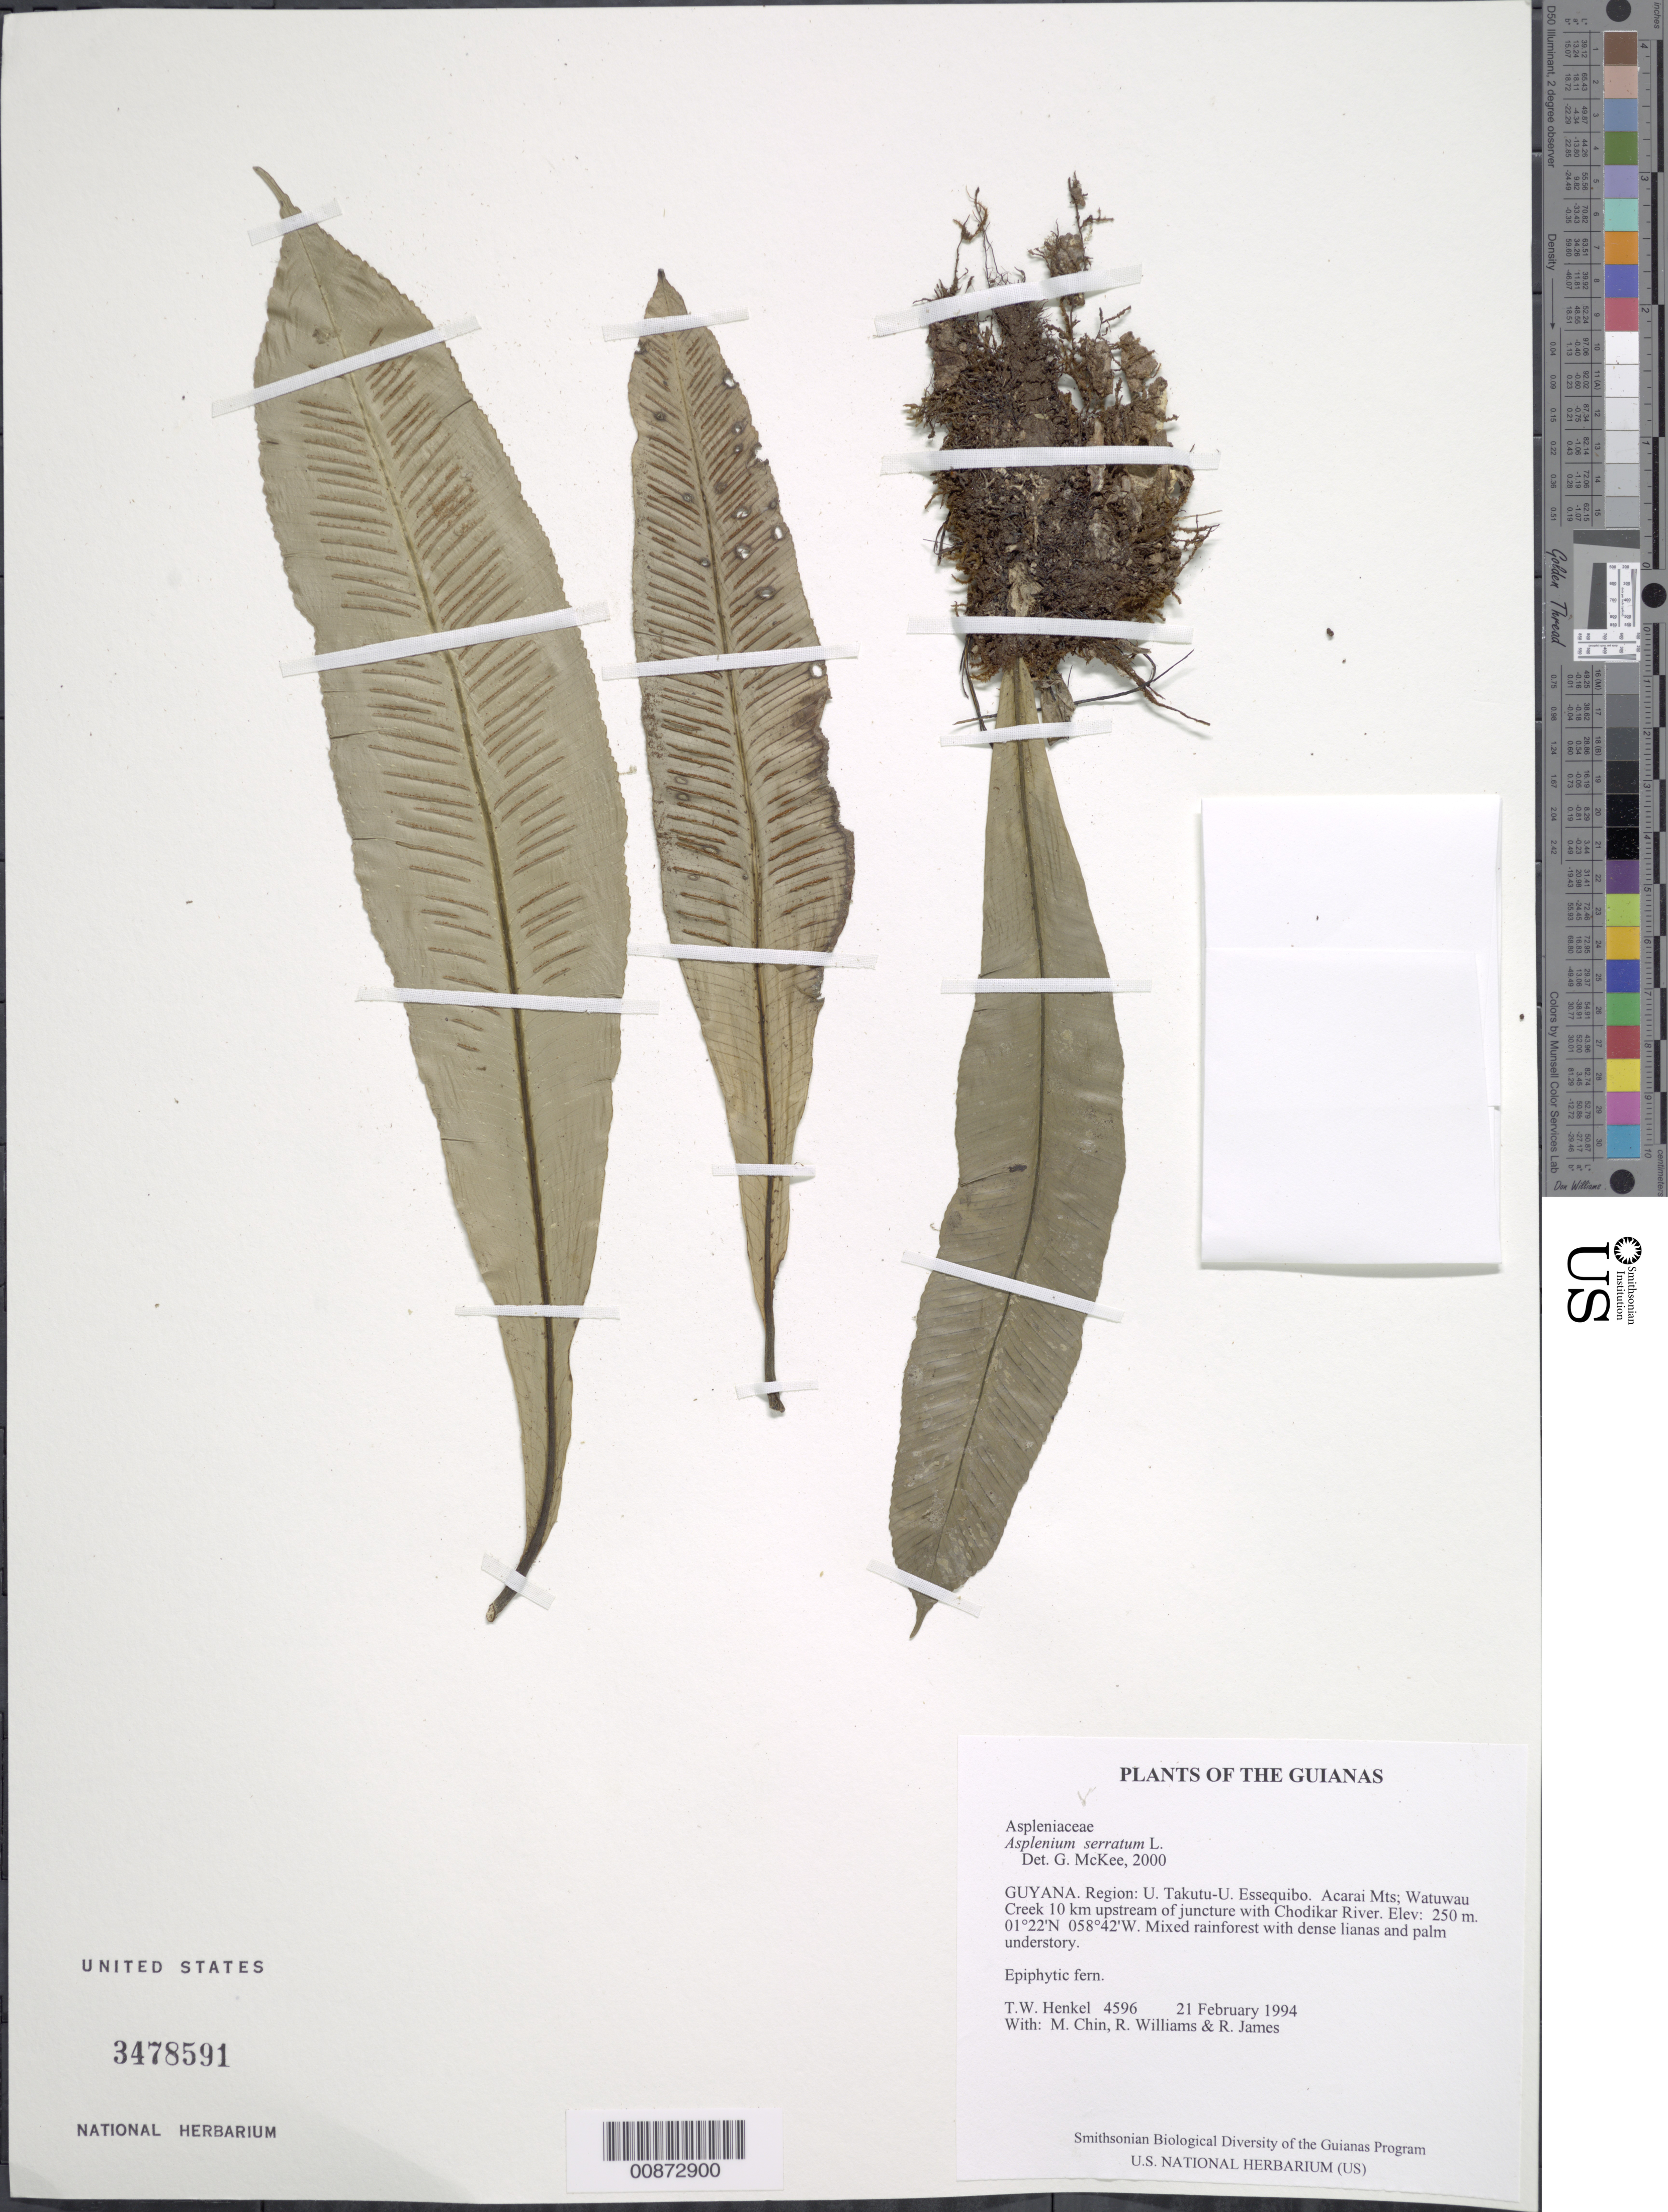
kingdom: Plantae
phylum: Tracheophyta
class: Polypodiopsida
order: Polypodiales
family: Aspleniaceae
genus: Asplenium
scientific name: Asplenium serratum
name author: L.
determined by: McKee, G. S., (US), NMNH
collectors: T. Henkel, M. Chin, R. Williams & R. James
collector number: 4596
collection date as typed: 21 February 1994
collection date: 1994-02-21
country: Guyana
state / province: U. Takutu-U. Essequibo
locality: Acarai Mts; Watuwau Creek 10 km upstream of juncture with Chodikar River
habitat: Mixed rainforest with dense lianas and palm understory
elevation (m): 250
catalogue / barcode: US 3478591